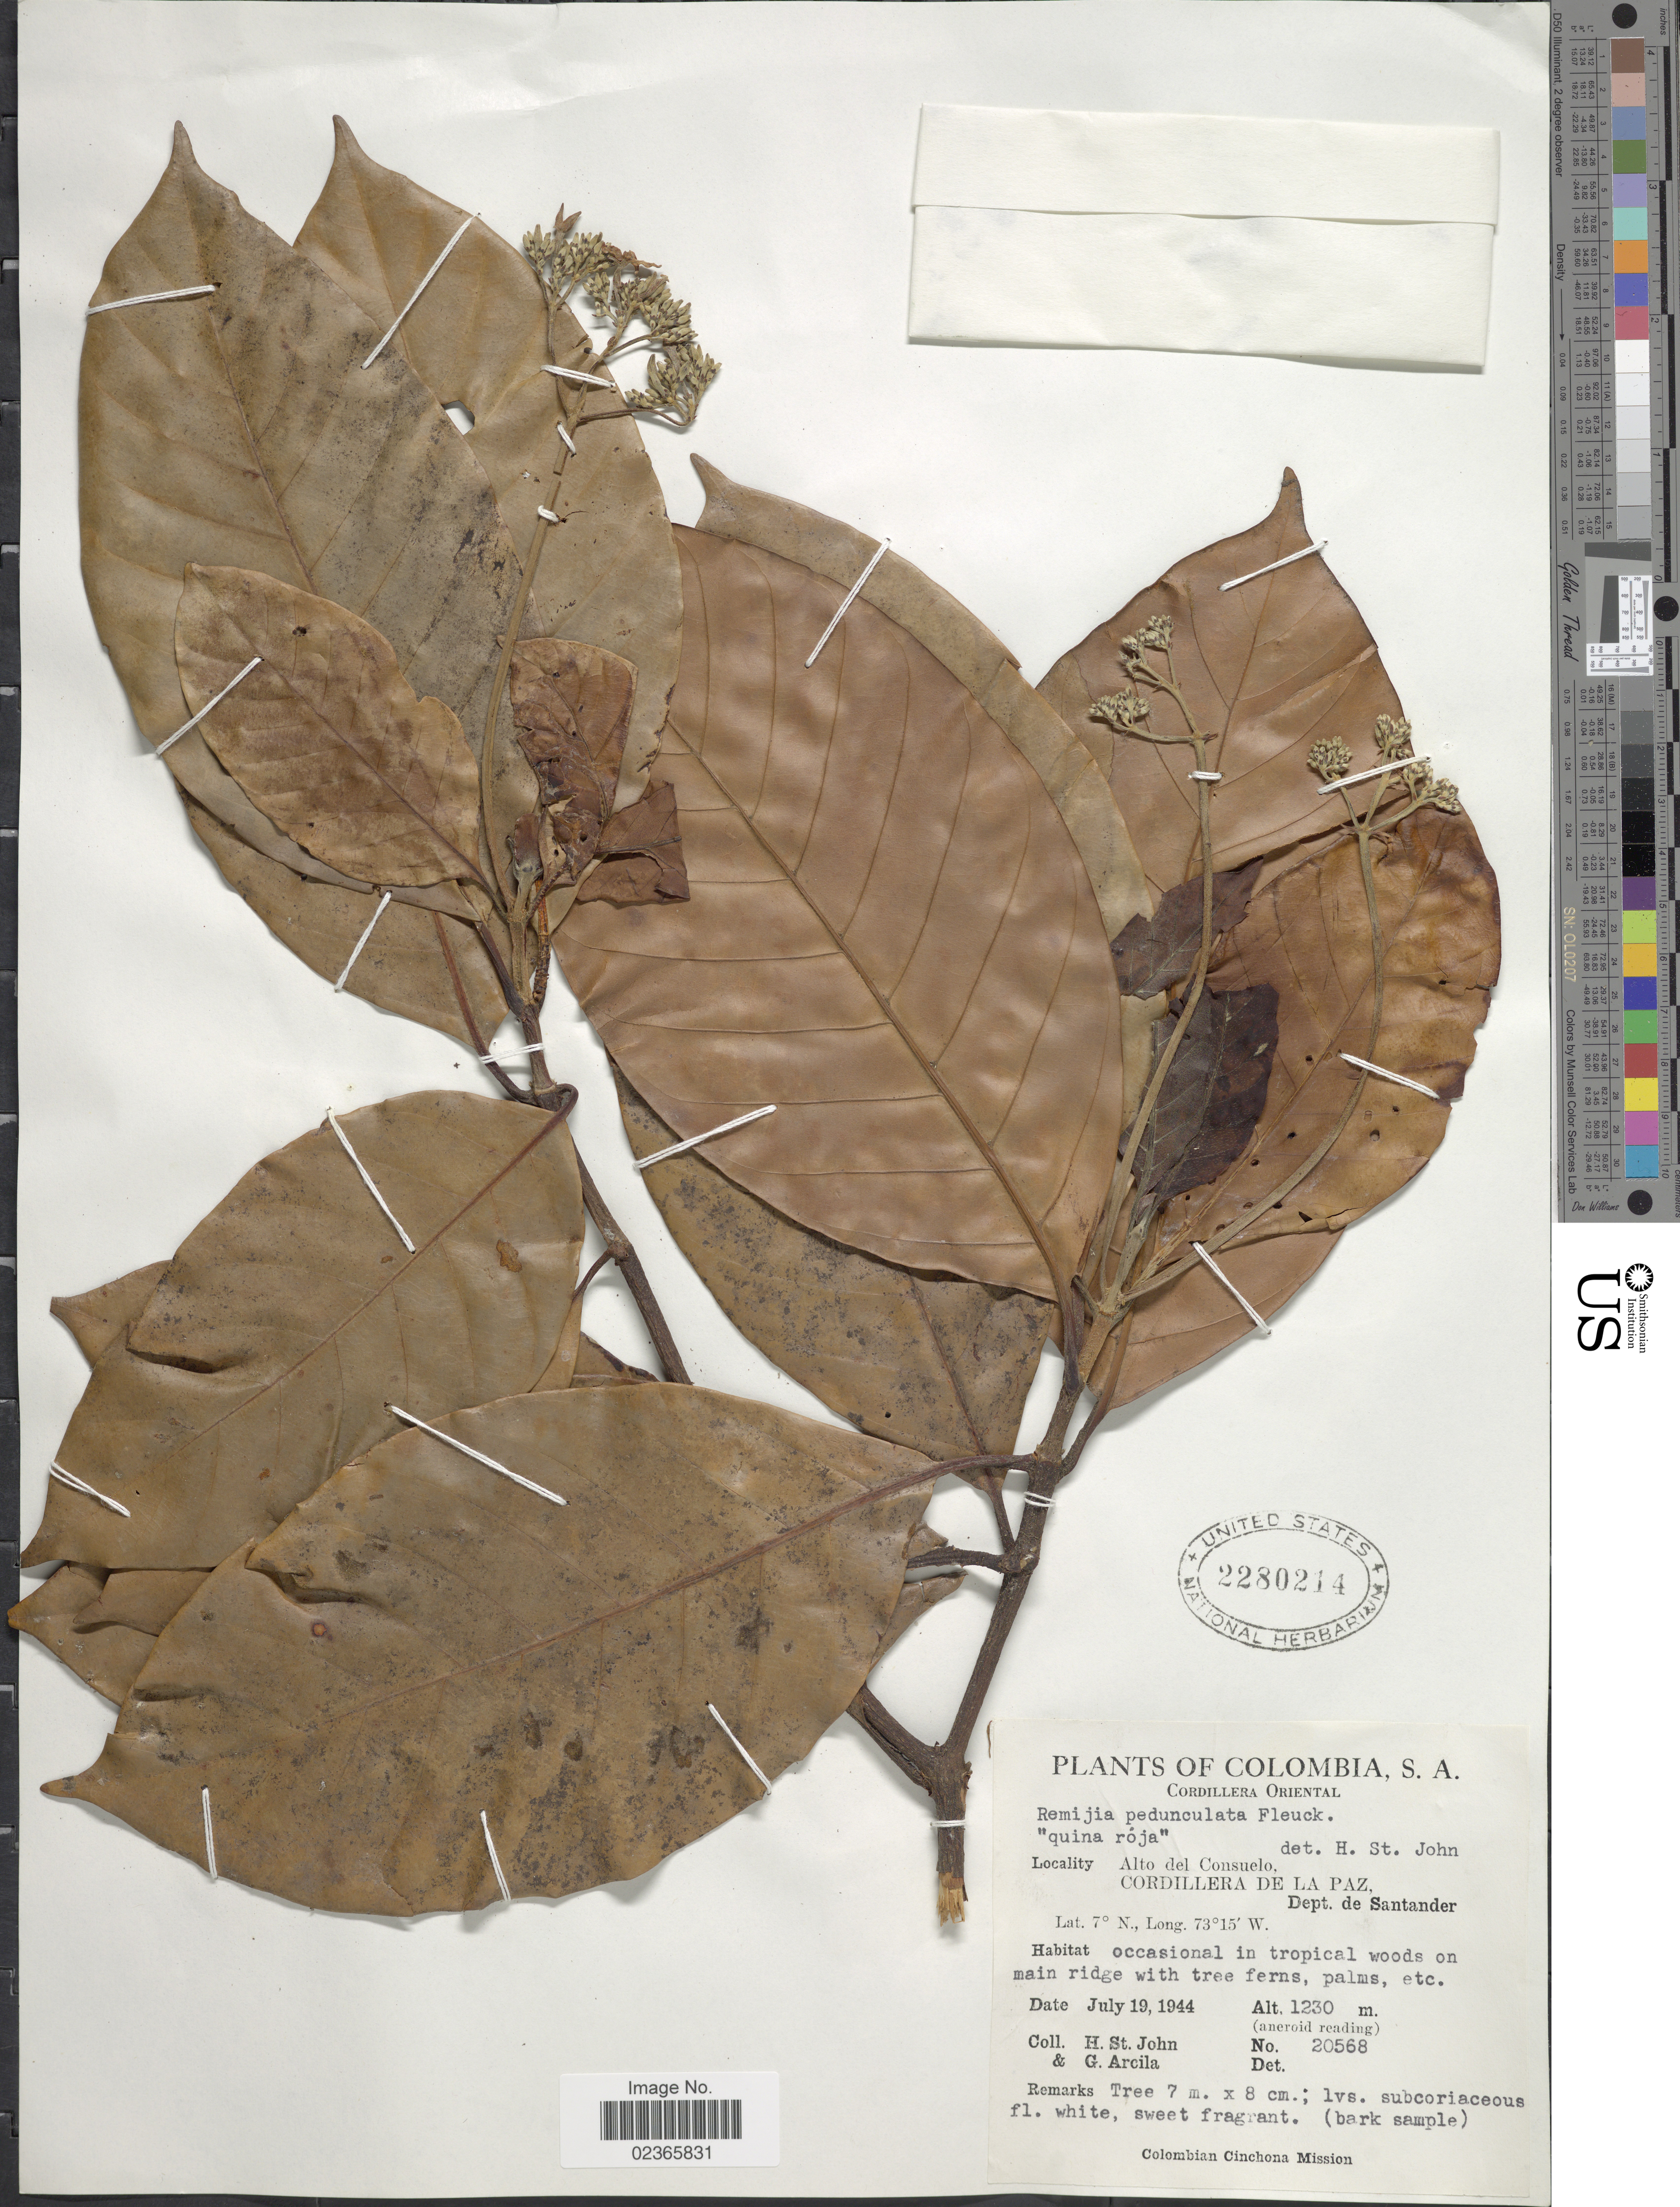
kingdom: Plantae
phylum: Tracheophyta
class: Magnoliopsida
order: Gentianales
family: Rubiaceae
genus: Remijia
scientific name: Remijia pedunculata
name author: (H. Karst.) Fluck.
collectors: H. St. John & G. Arcila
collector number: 20568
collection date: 1944-07-19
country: Colombia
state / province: Santander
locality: Cordillera Oriental, Alto del Consuelo, Cordillera de La Paz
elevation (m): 1230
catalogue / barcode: US 2280214